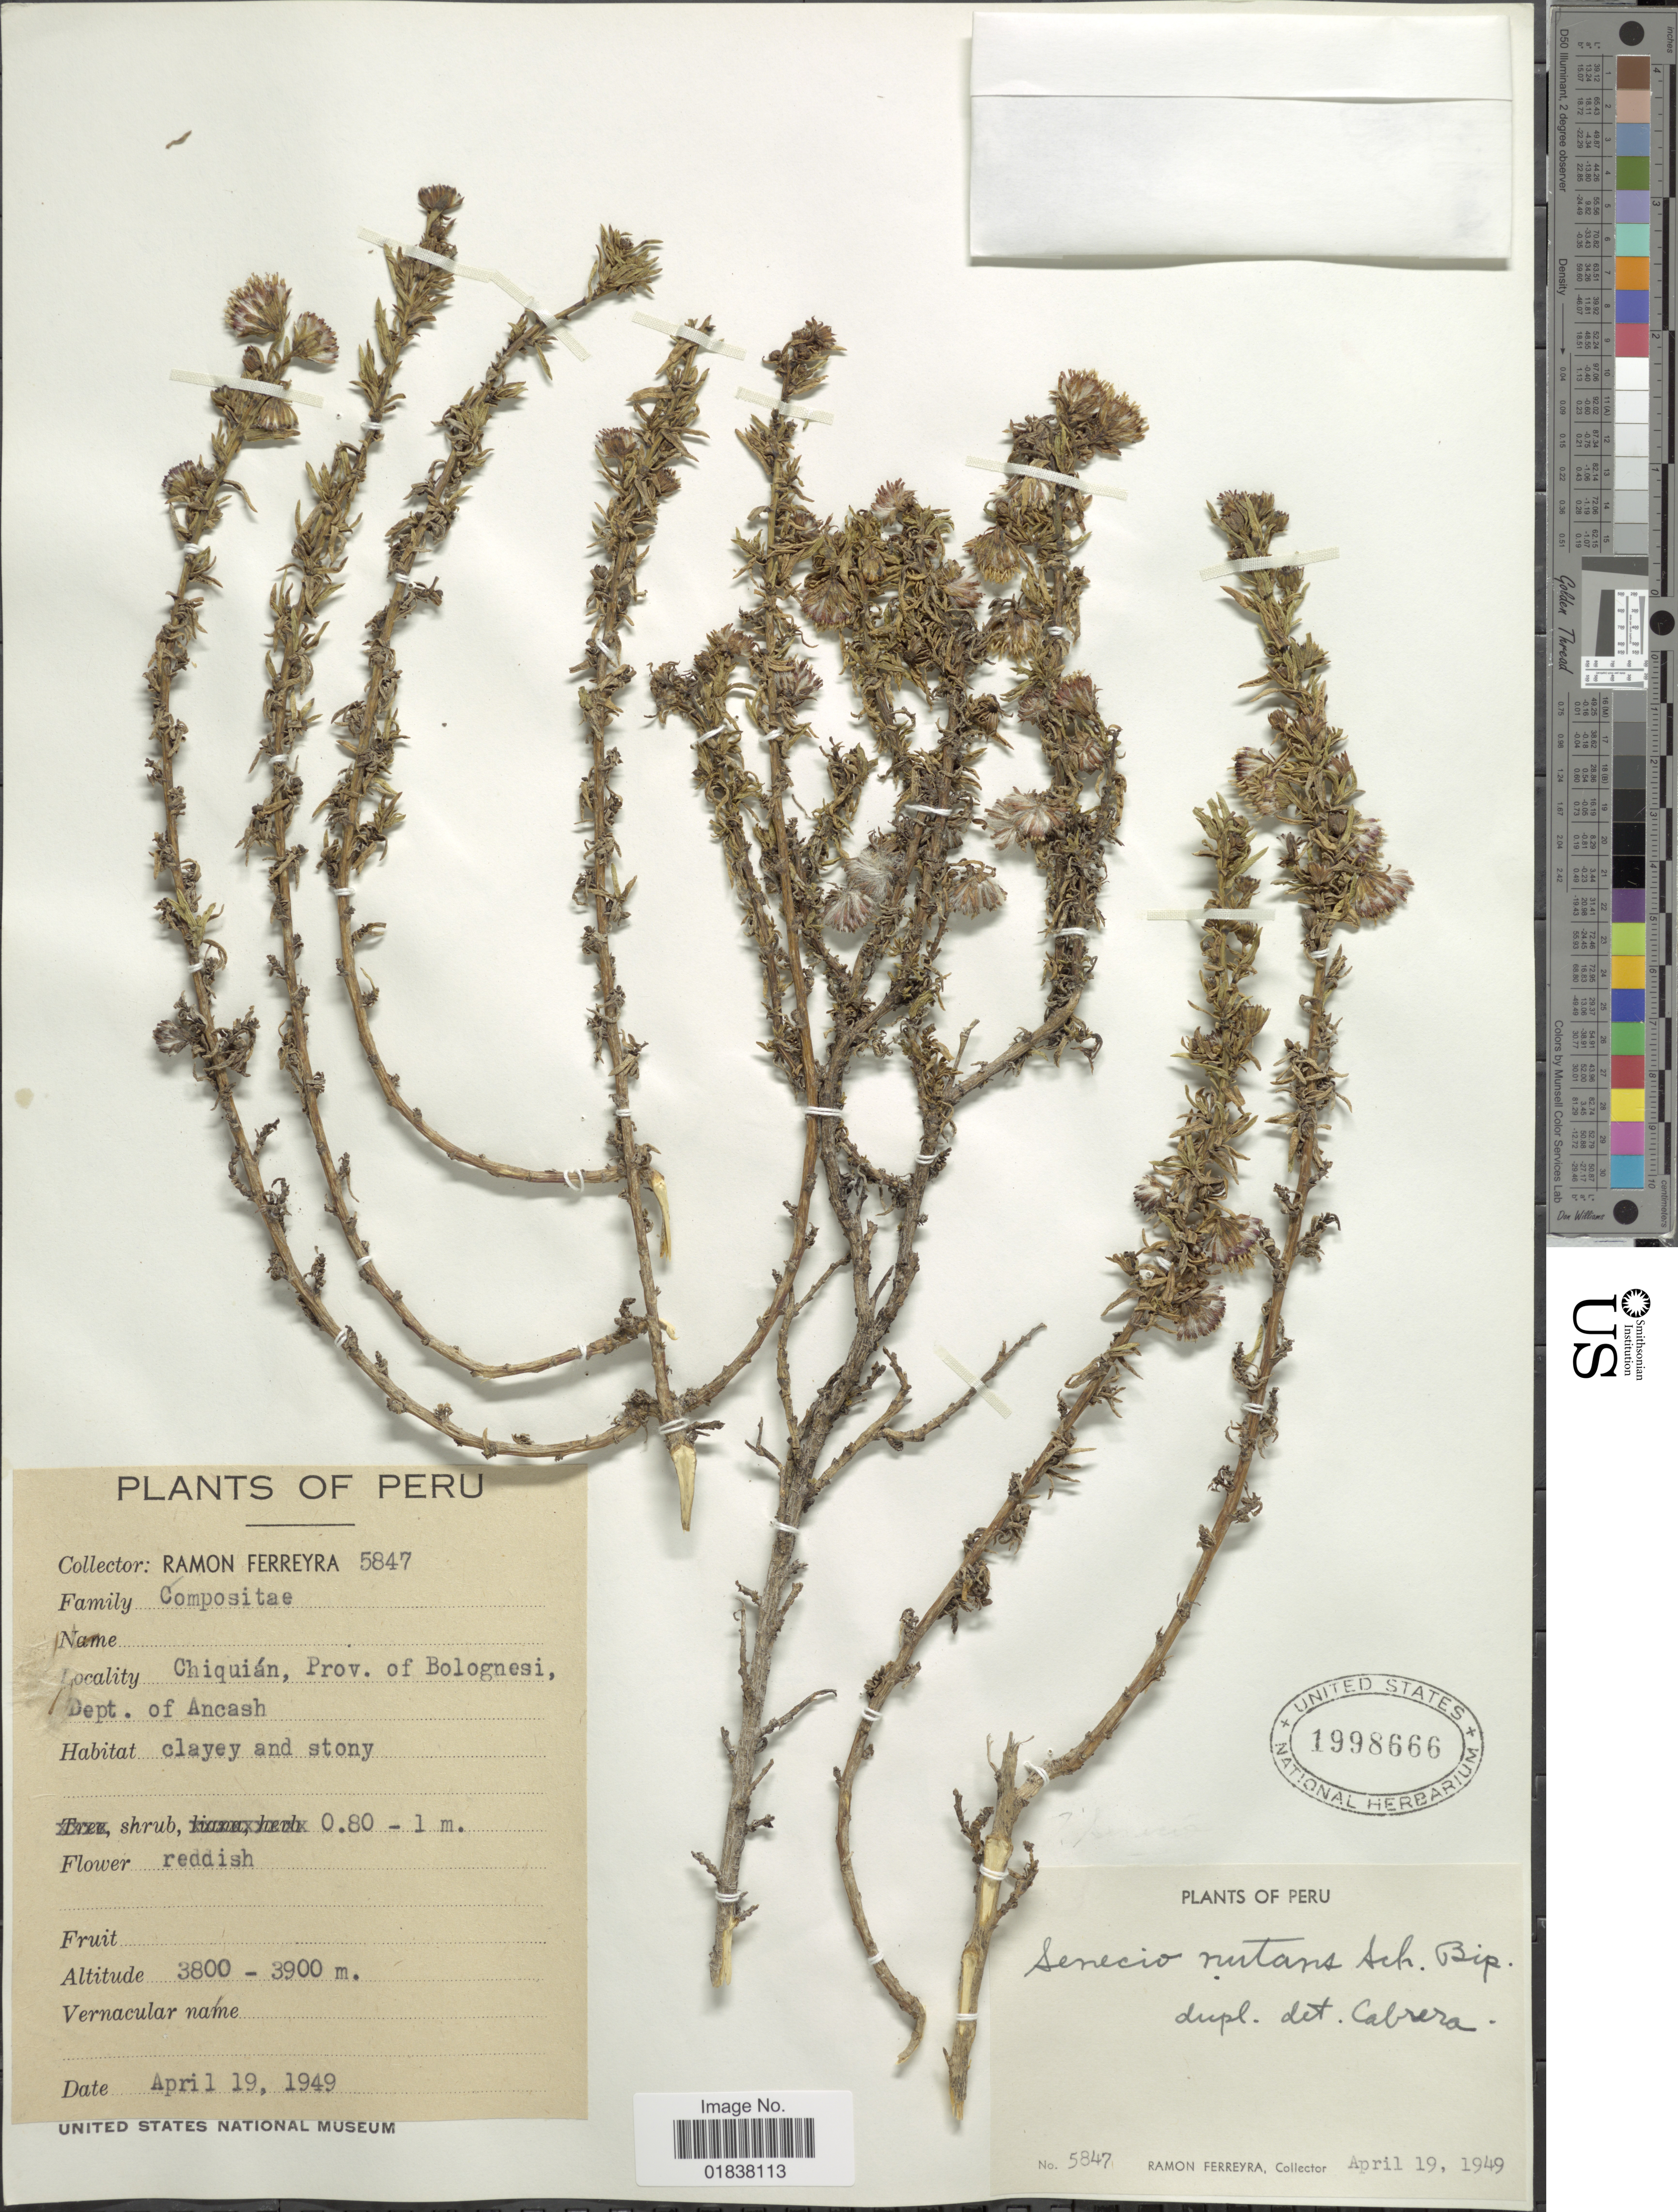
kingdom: Plantae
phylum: Tracheophyta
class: Magnoliopsida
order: Asterales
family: Asteraceae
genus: Senecio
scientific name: Senecio nutans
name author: Sch. Bip.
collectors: R. A. Ferreyra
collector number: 5847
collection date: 1949-04-19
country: Peru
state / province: Ancash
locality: Chiquian, Prov, of Bolognesi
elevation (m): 3800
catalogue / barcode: US 1998666